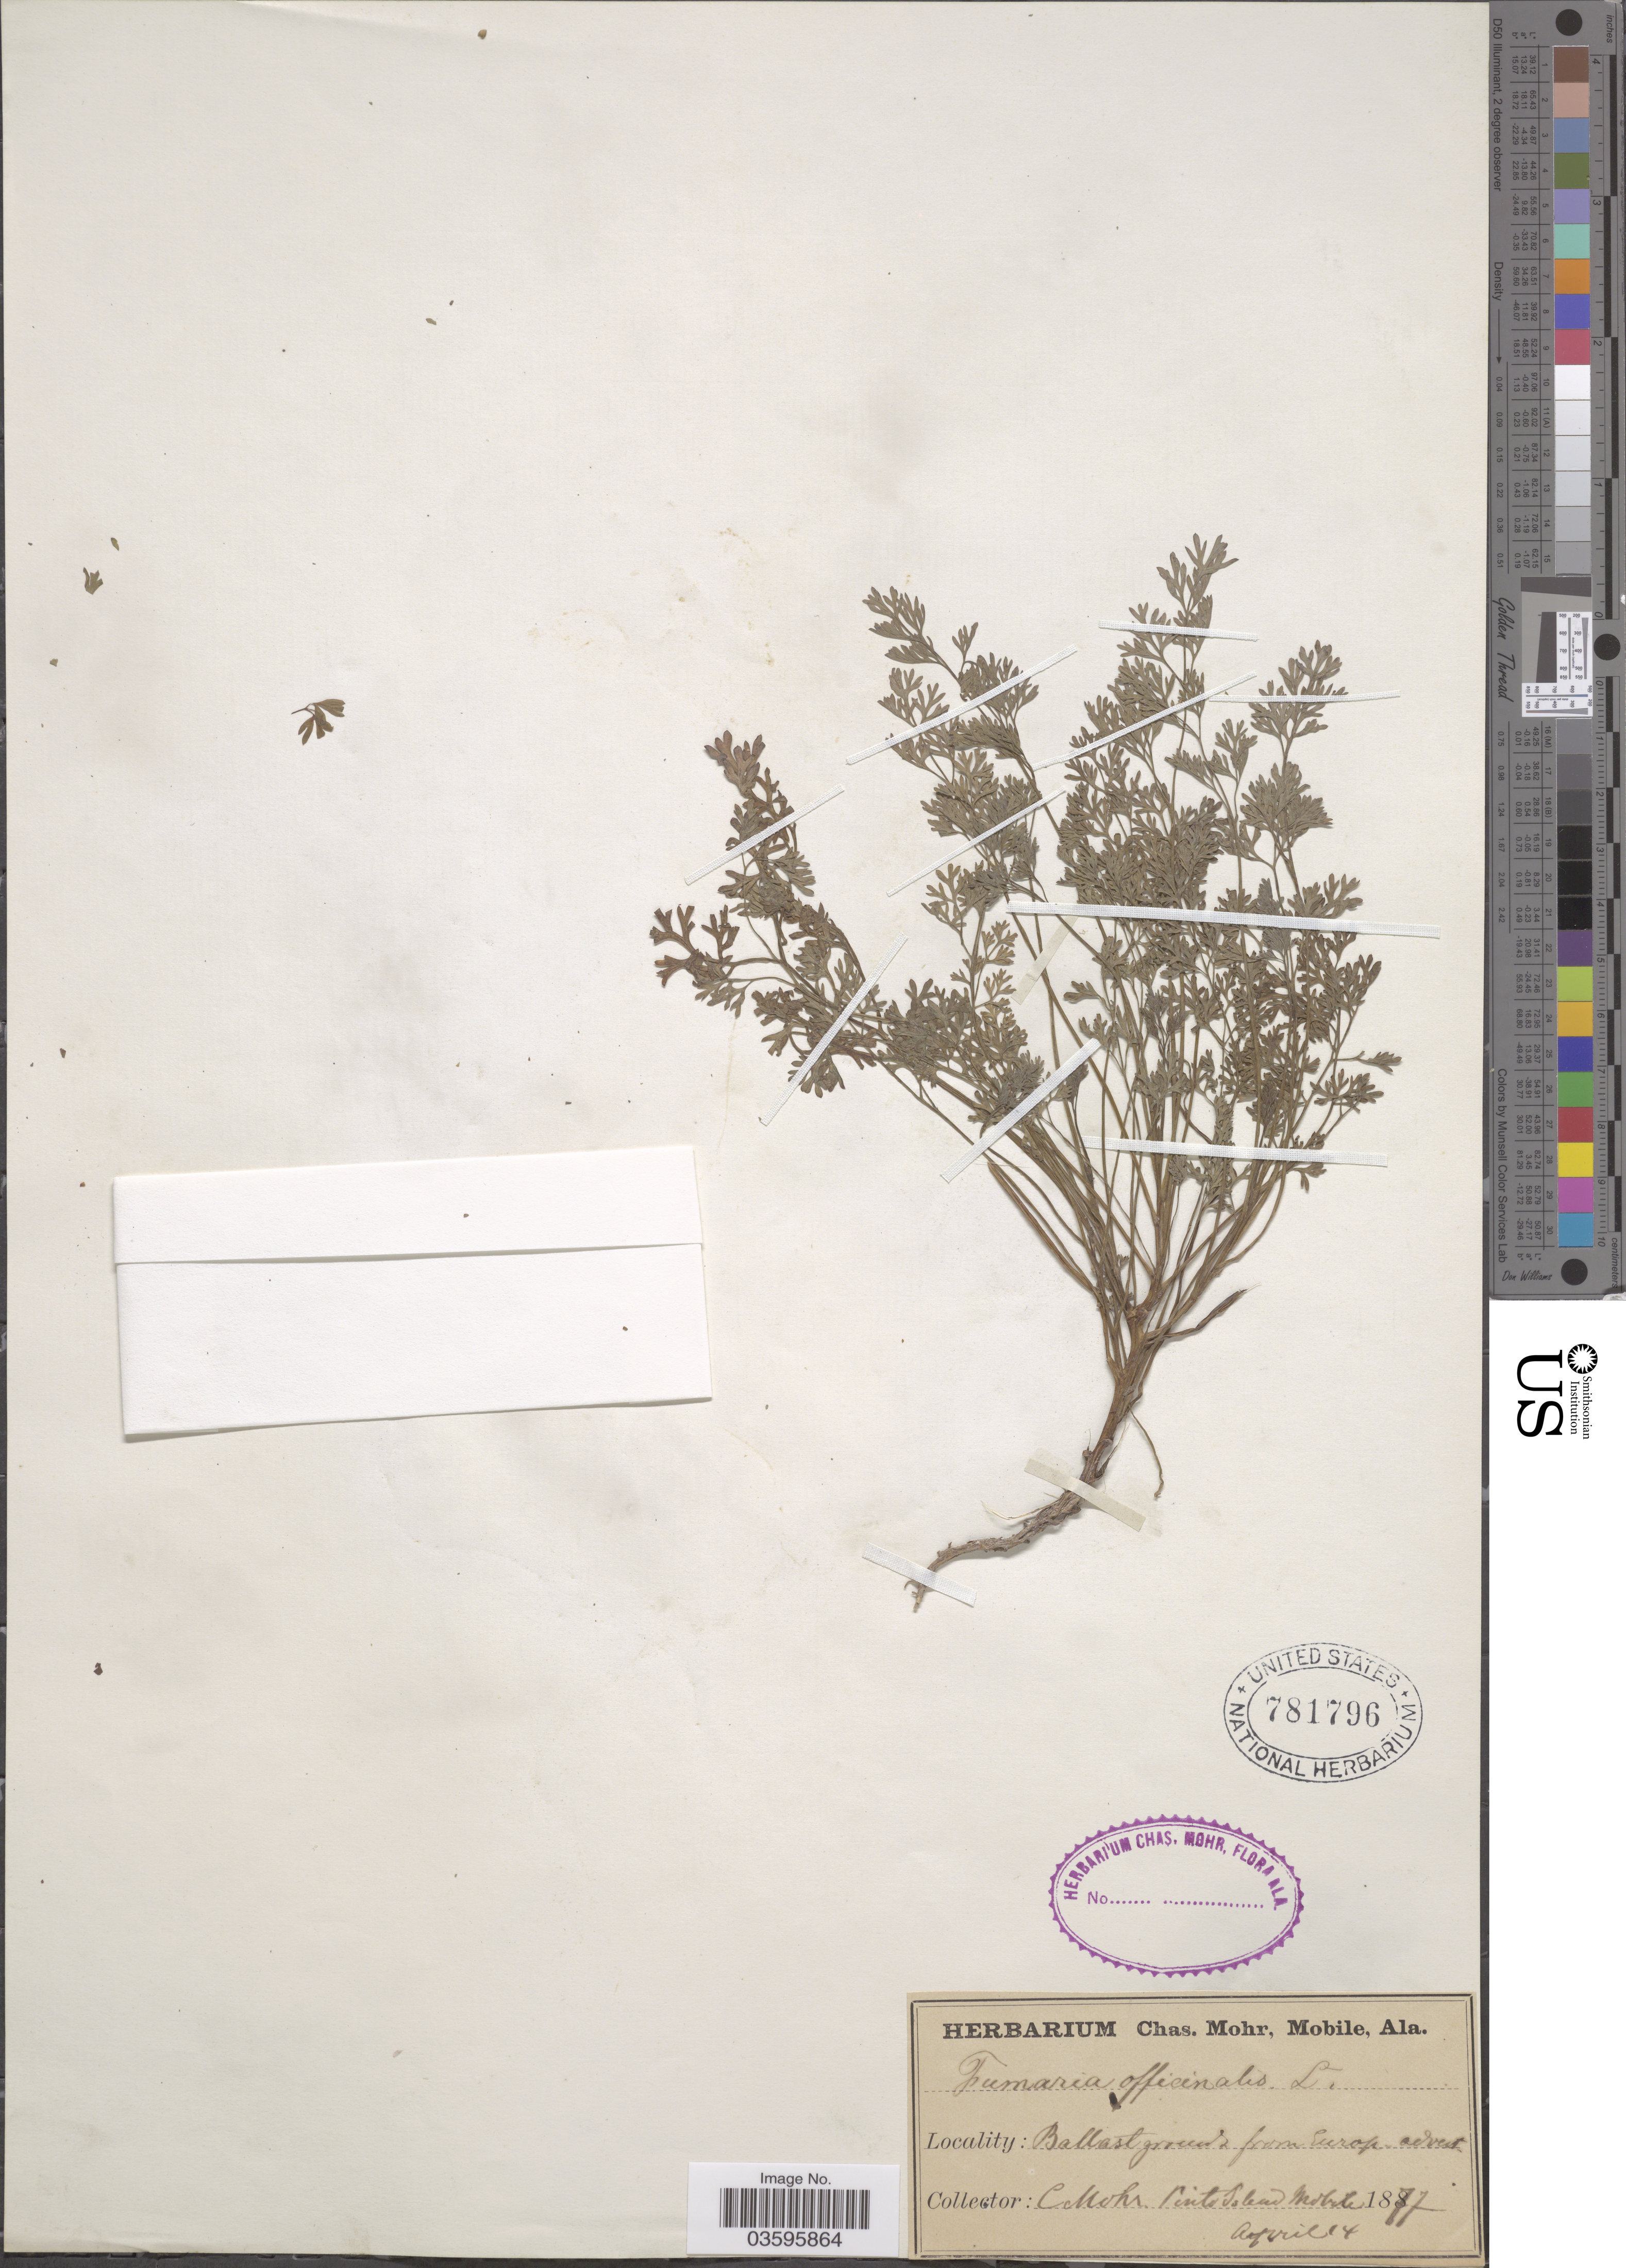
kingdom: Plantae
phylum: Tracheophyta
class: Magnoliopsida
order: Ranunculales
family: Papaveraceae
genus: Fumaria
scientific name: Fumaria officinalis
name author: L.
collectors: Mohr, C. T. (herbarium)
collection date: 1877-04-14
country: United States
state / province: Alabama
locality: Ballast ground from Europe. Pinto Island. Mobile.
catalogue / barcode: US 781796